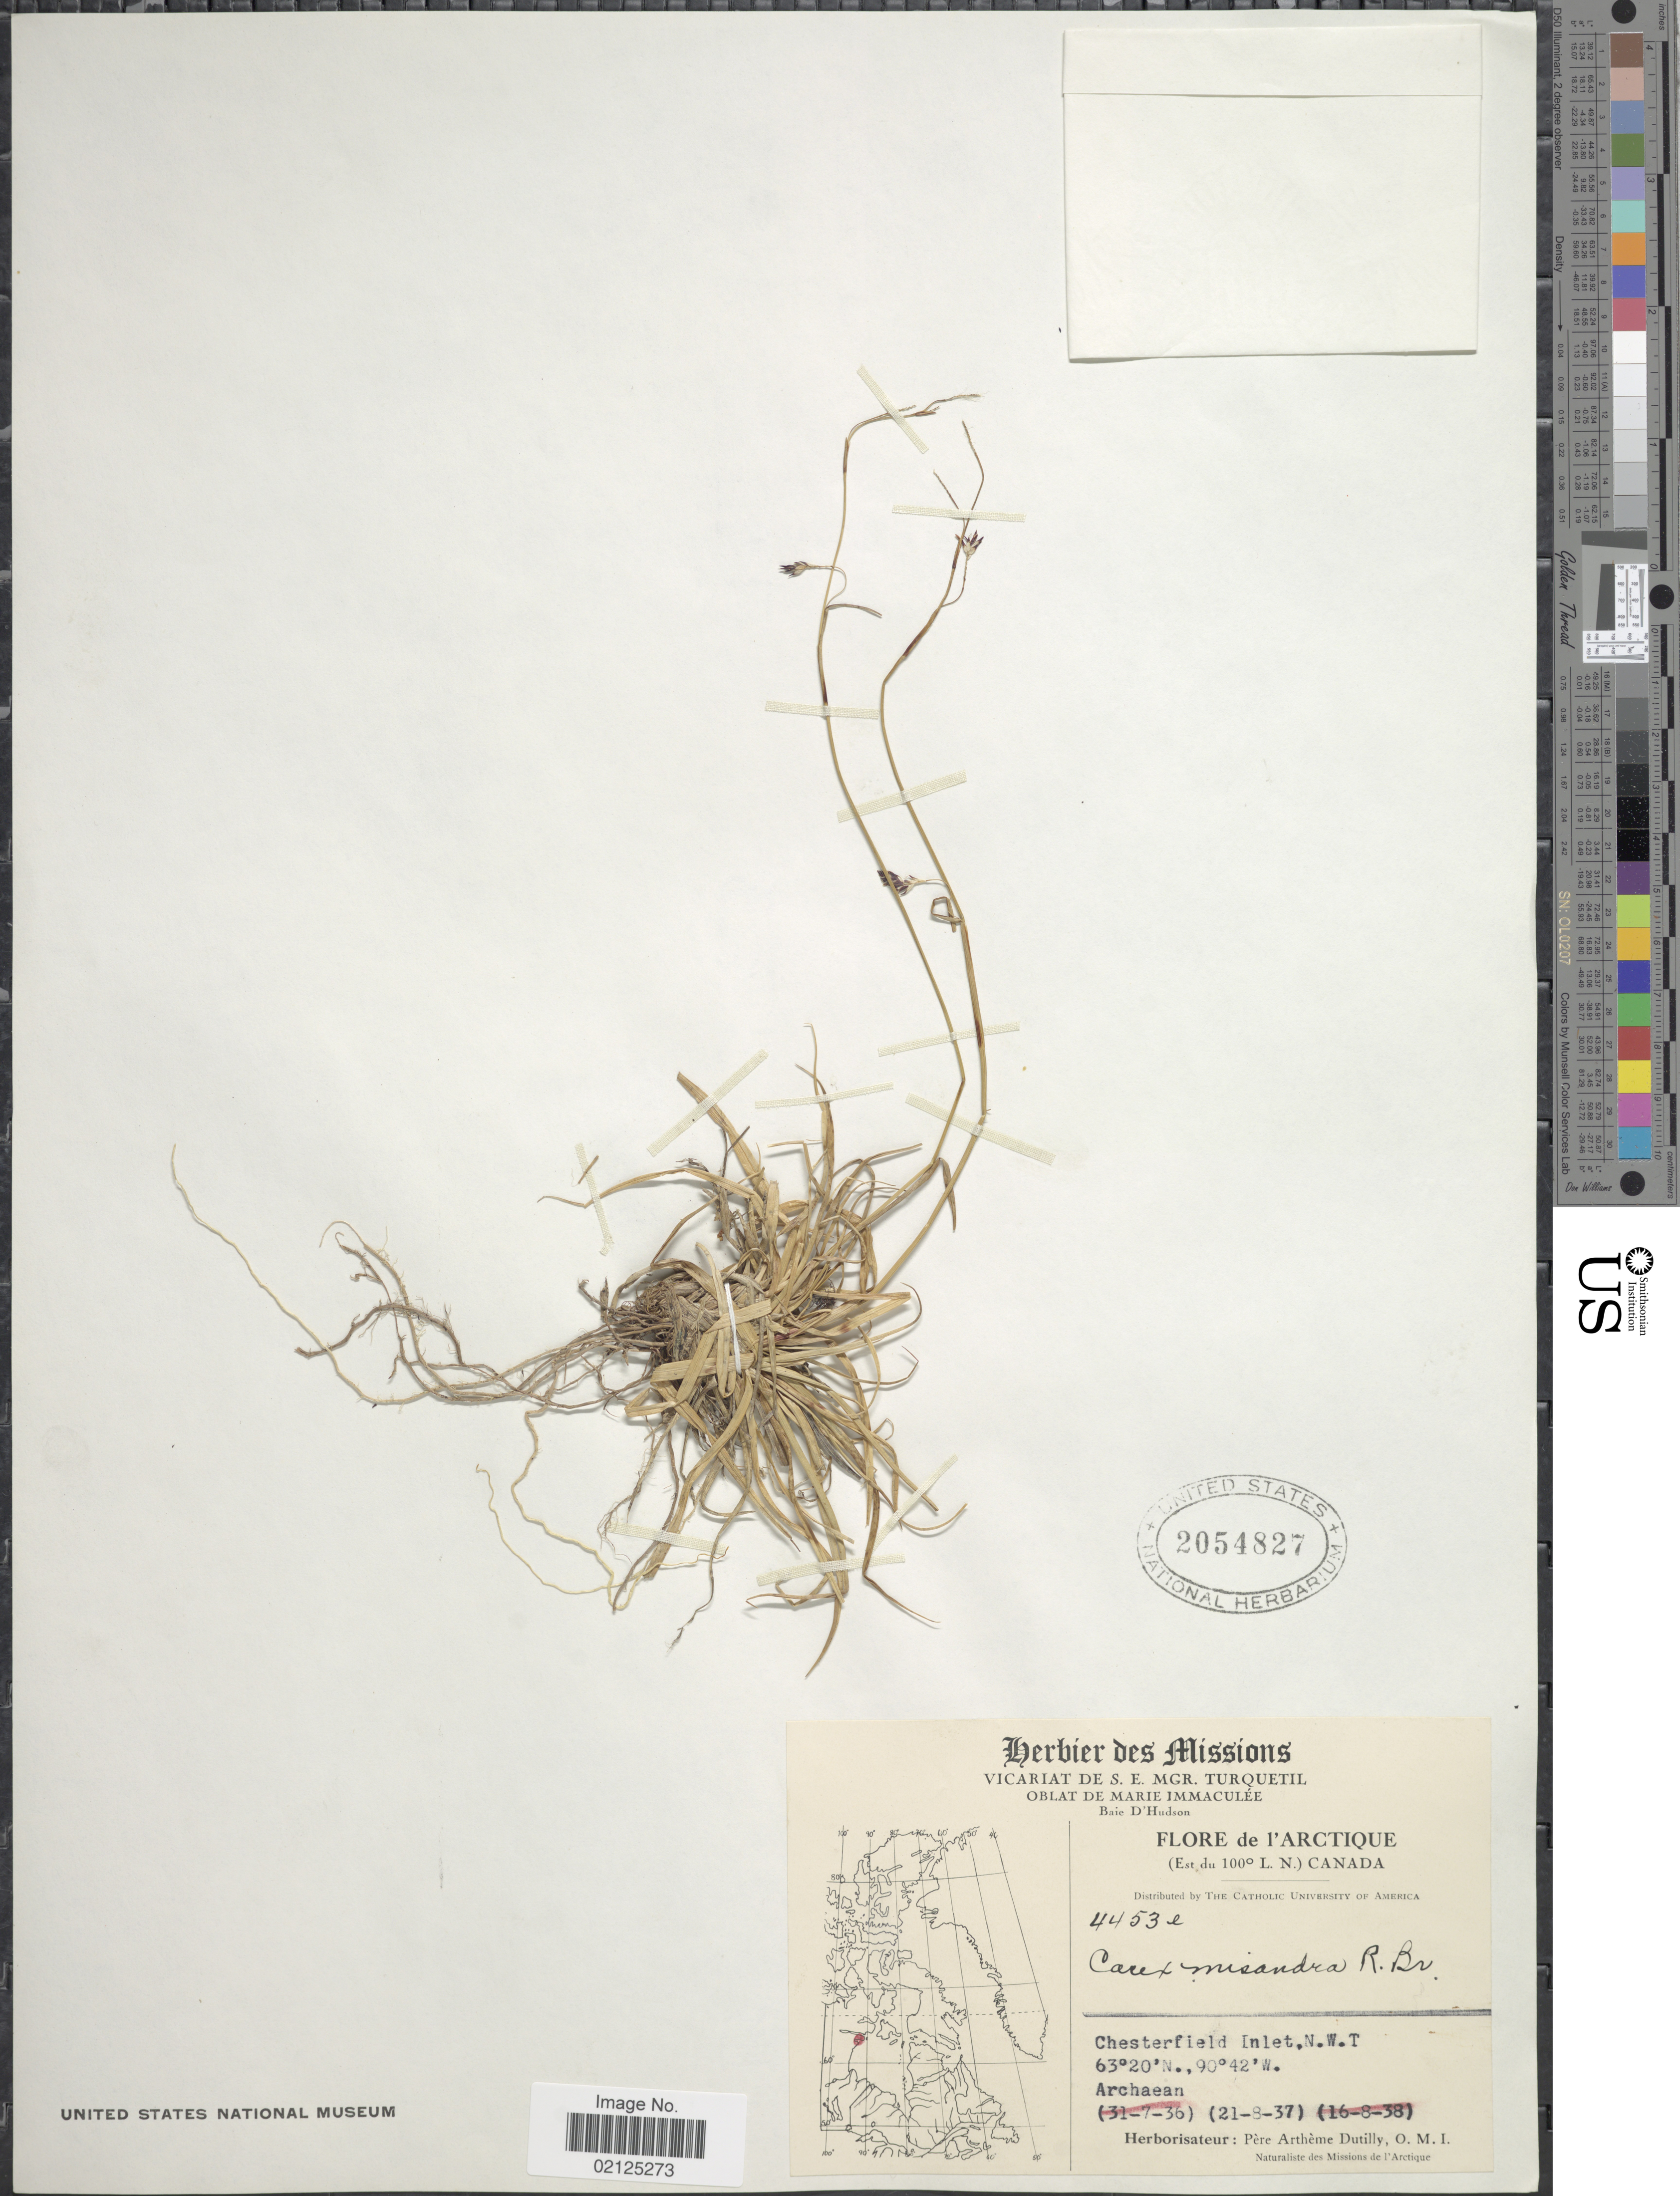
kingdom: Plantae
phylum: Tracheophyta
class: Liliopsida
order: Poales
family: Cyperaceae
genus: Carex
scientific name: Carex fuliginosa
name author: Schkuhr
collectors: P. Dutilly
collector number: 4453e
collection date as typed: Transcribed d/m/y: 21/8/37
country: Canada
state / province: Northwest Territories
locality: De l'Arctique (Est du 100°L. N.) Chesterfield Inlet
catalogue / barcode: US 2054827